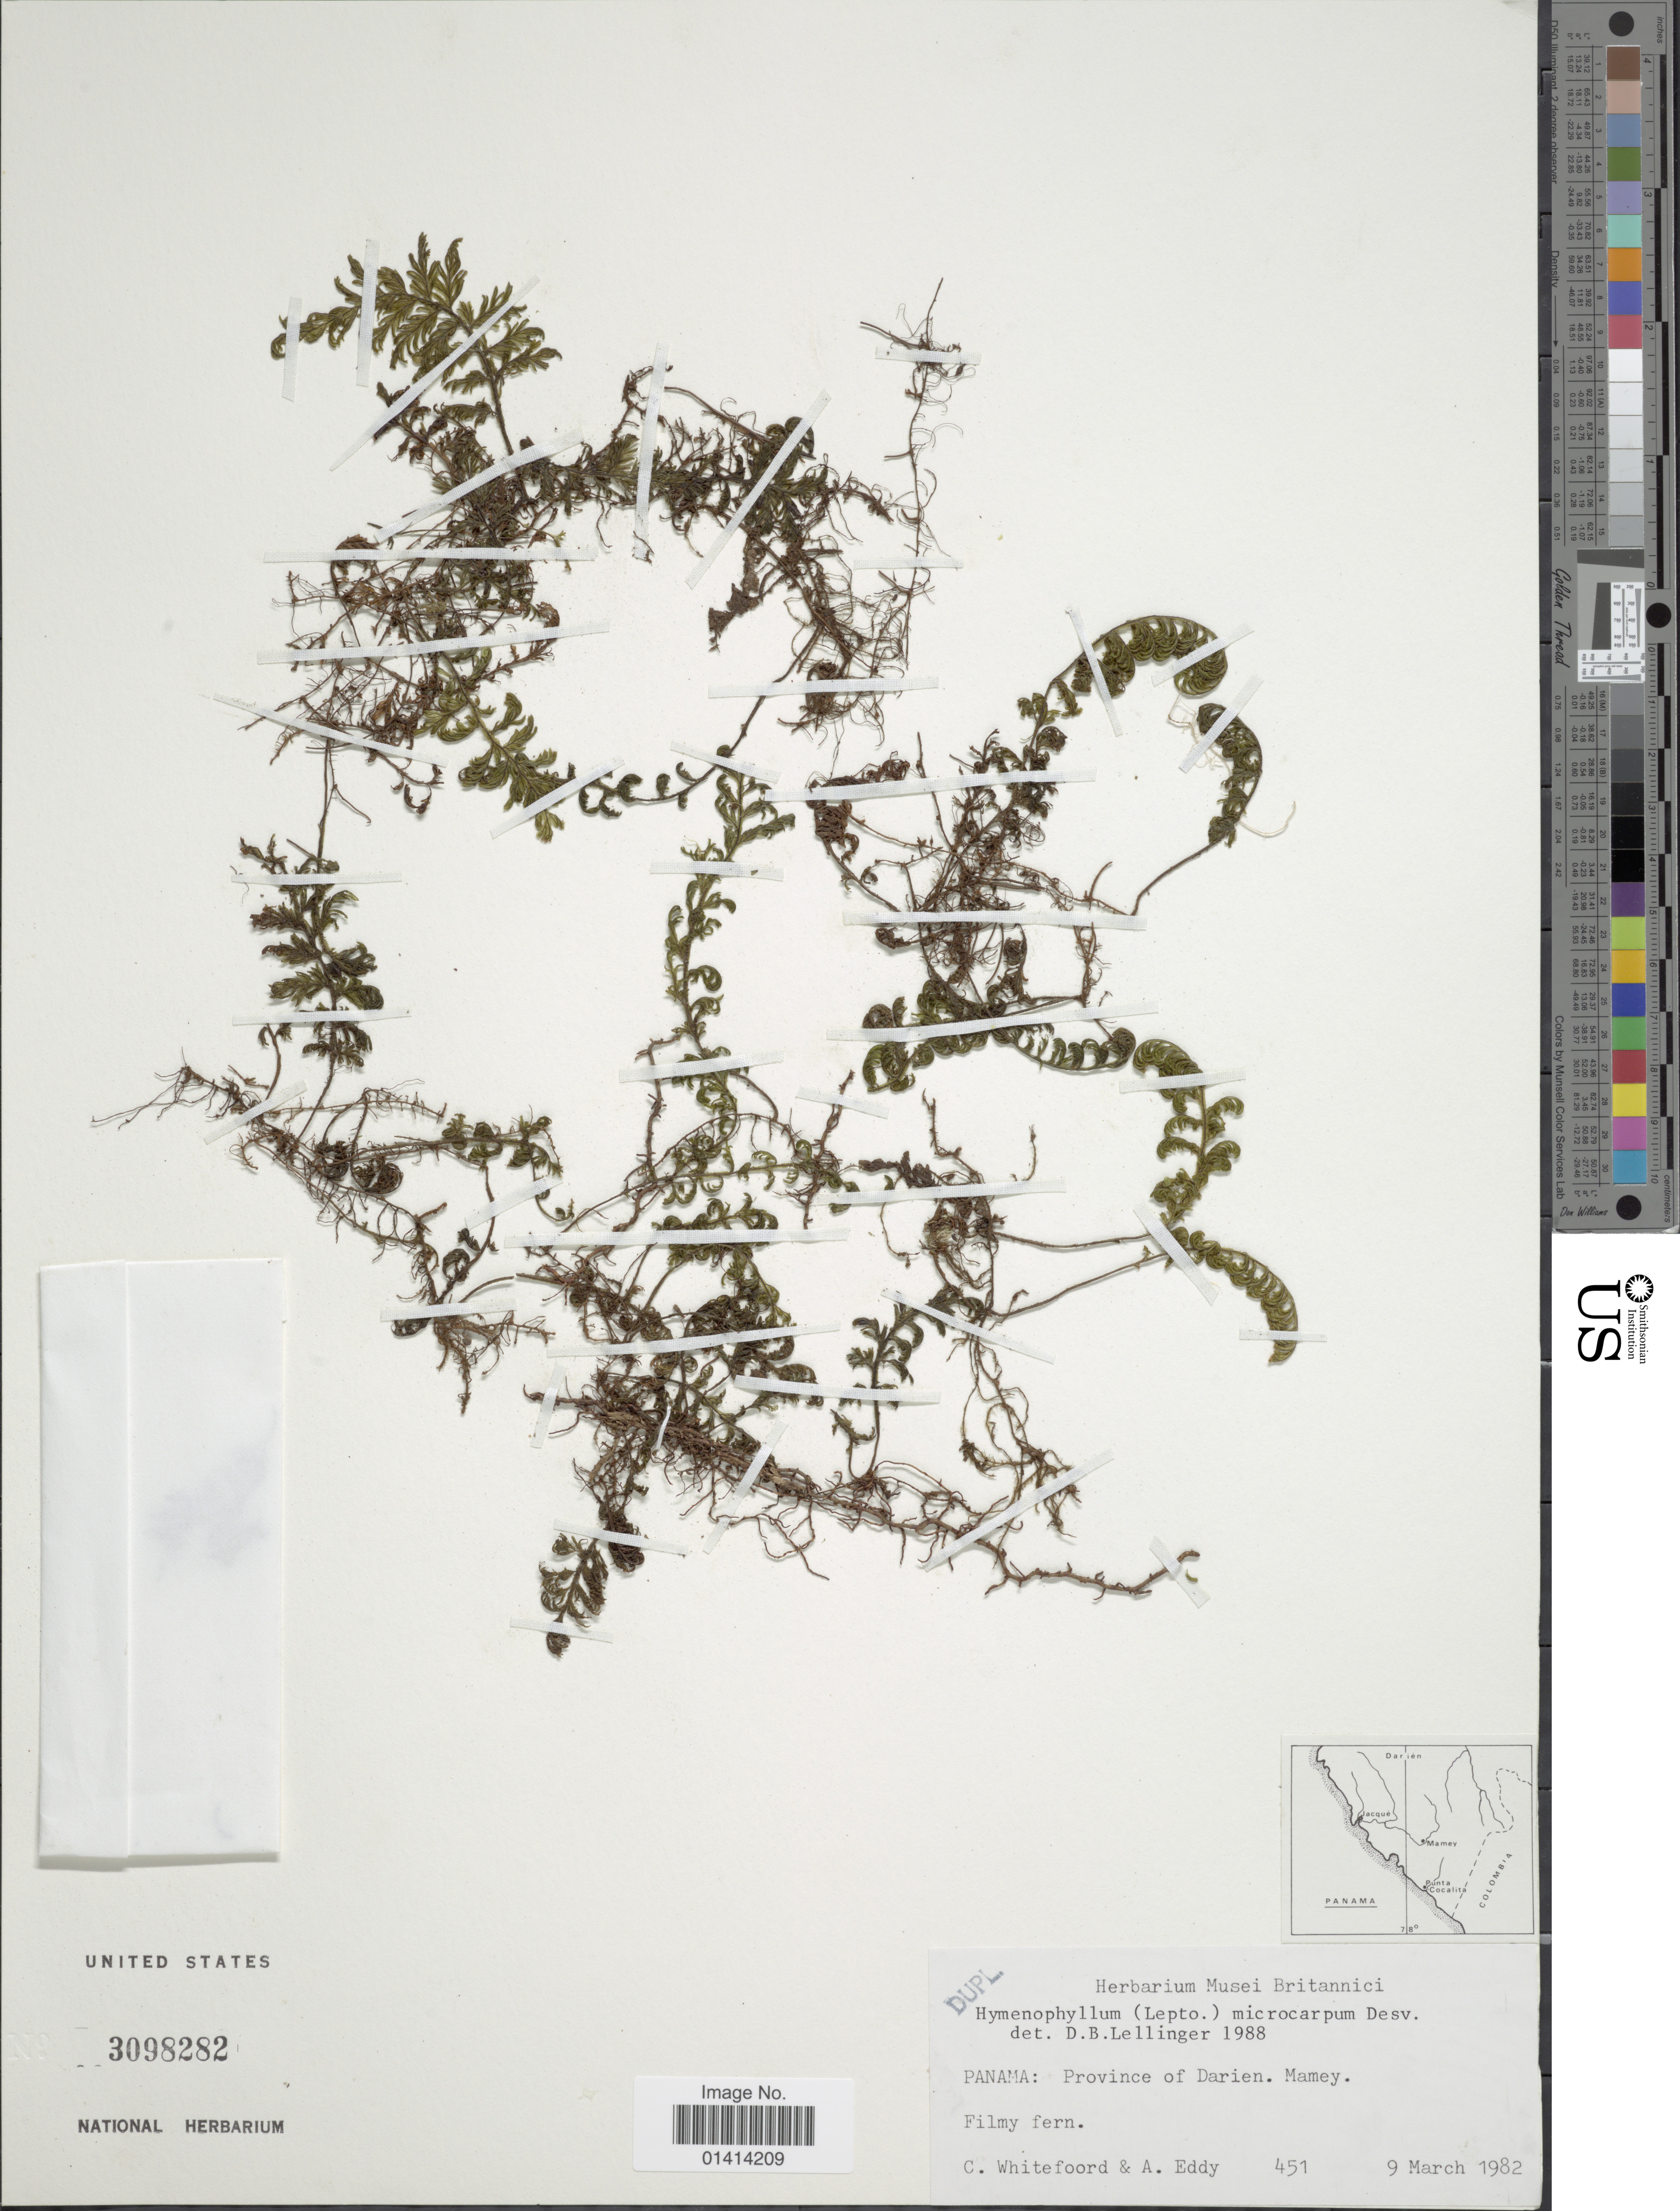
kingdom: Plantae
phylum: Tracheophyta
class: Polypodiopsida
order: Hymenophyllales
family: Hymenophyllaceae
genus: Hymenophyllum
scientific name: Hymenophyllum microcarpum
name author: (Desv.) Lellinger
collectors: C. Whitefoord & A. Eddy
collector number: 451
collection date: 1982-03-09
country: Panama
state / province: Darién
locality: Mamey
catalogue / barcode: US 3098282